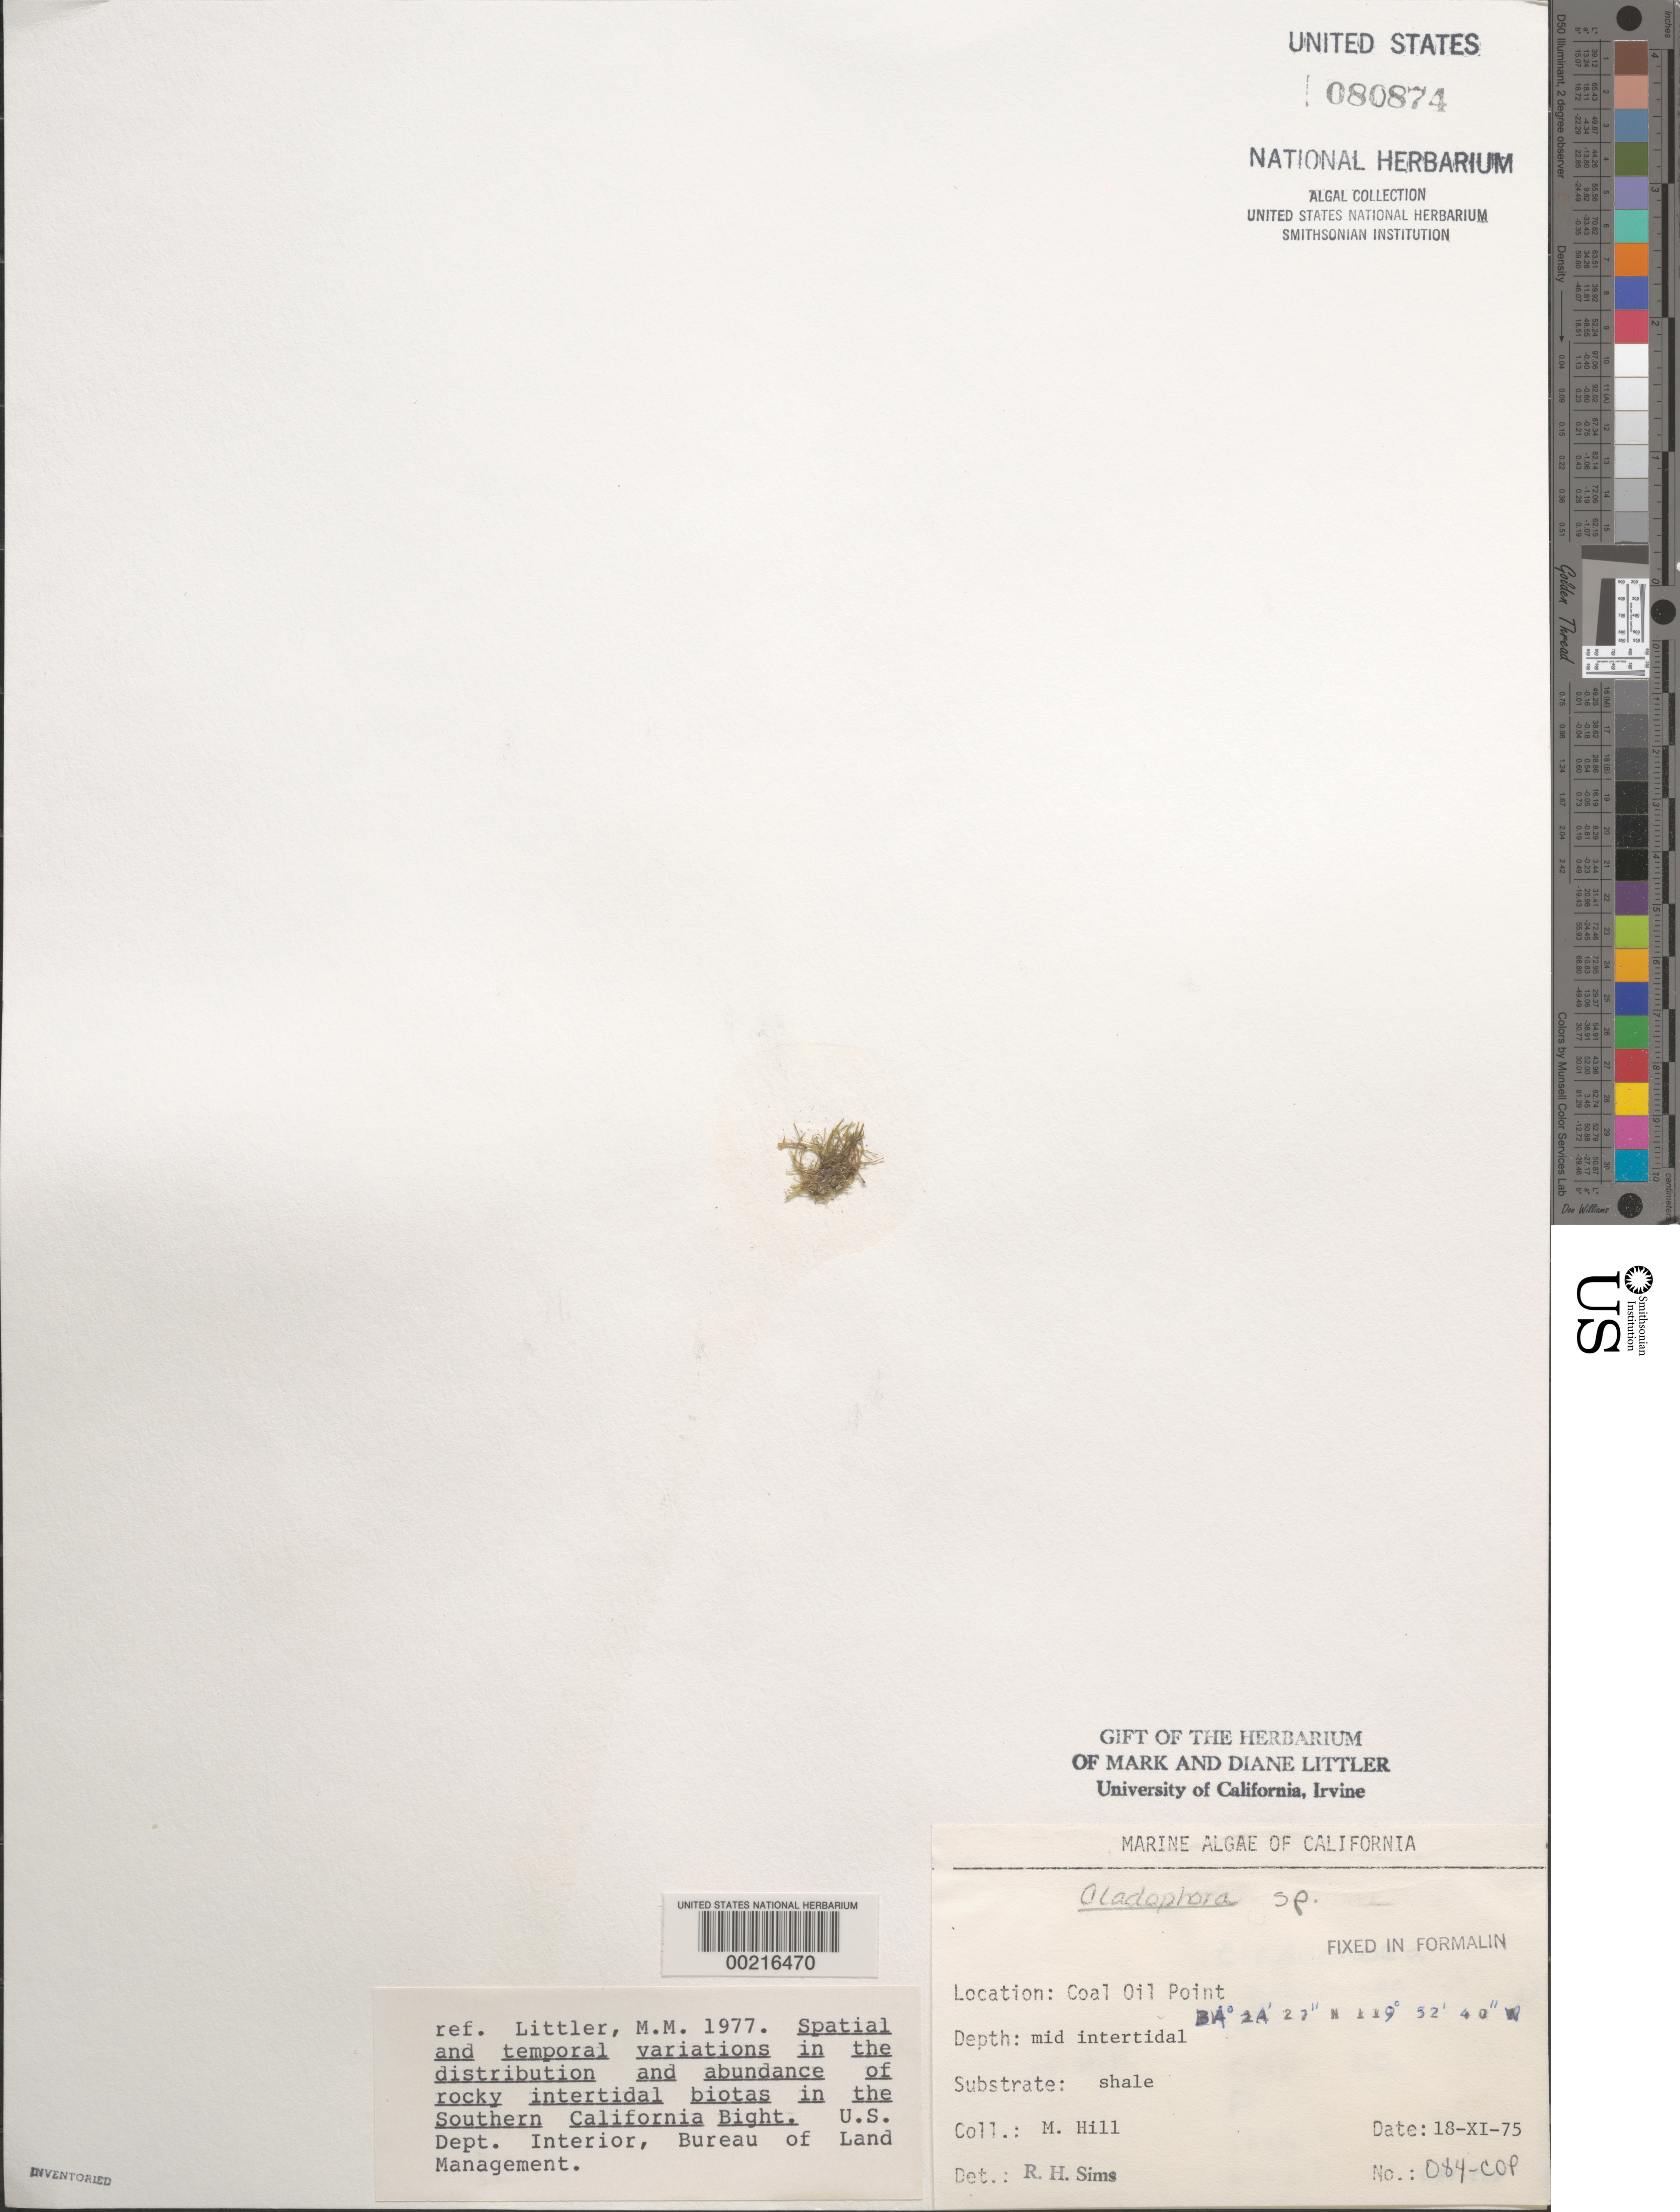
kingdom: Plantae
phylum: Chlorophyta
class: Ulvophyceae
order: Cladophorales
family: Cladophoraceae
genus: Cladophora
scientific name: Cladophora sp.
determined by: Sims, Robert H.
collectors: M. Hill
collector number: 084-cop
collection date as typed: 18 Nov 1975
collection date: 1975-11-18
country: United States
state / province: California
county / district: Santa Barbara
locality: Coal Oil Point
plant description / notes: BLM-SOCALBIGHT Rocky Intertidal Survey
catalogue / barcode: US 80874